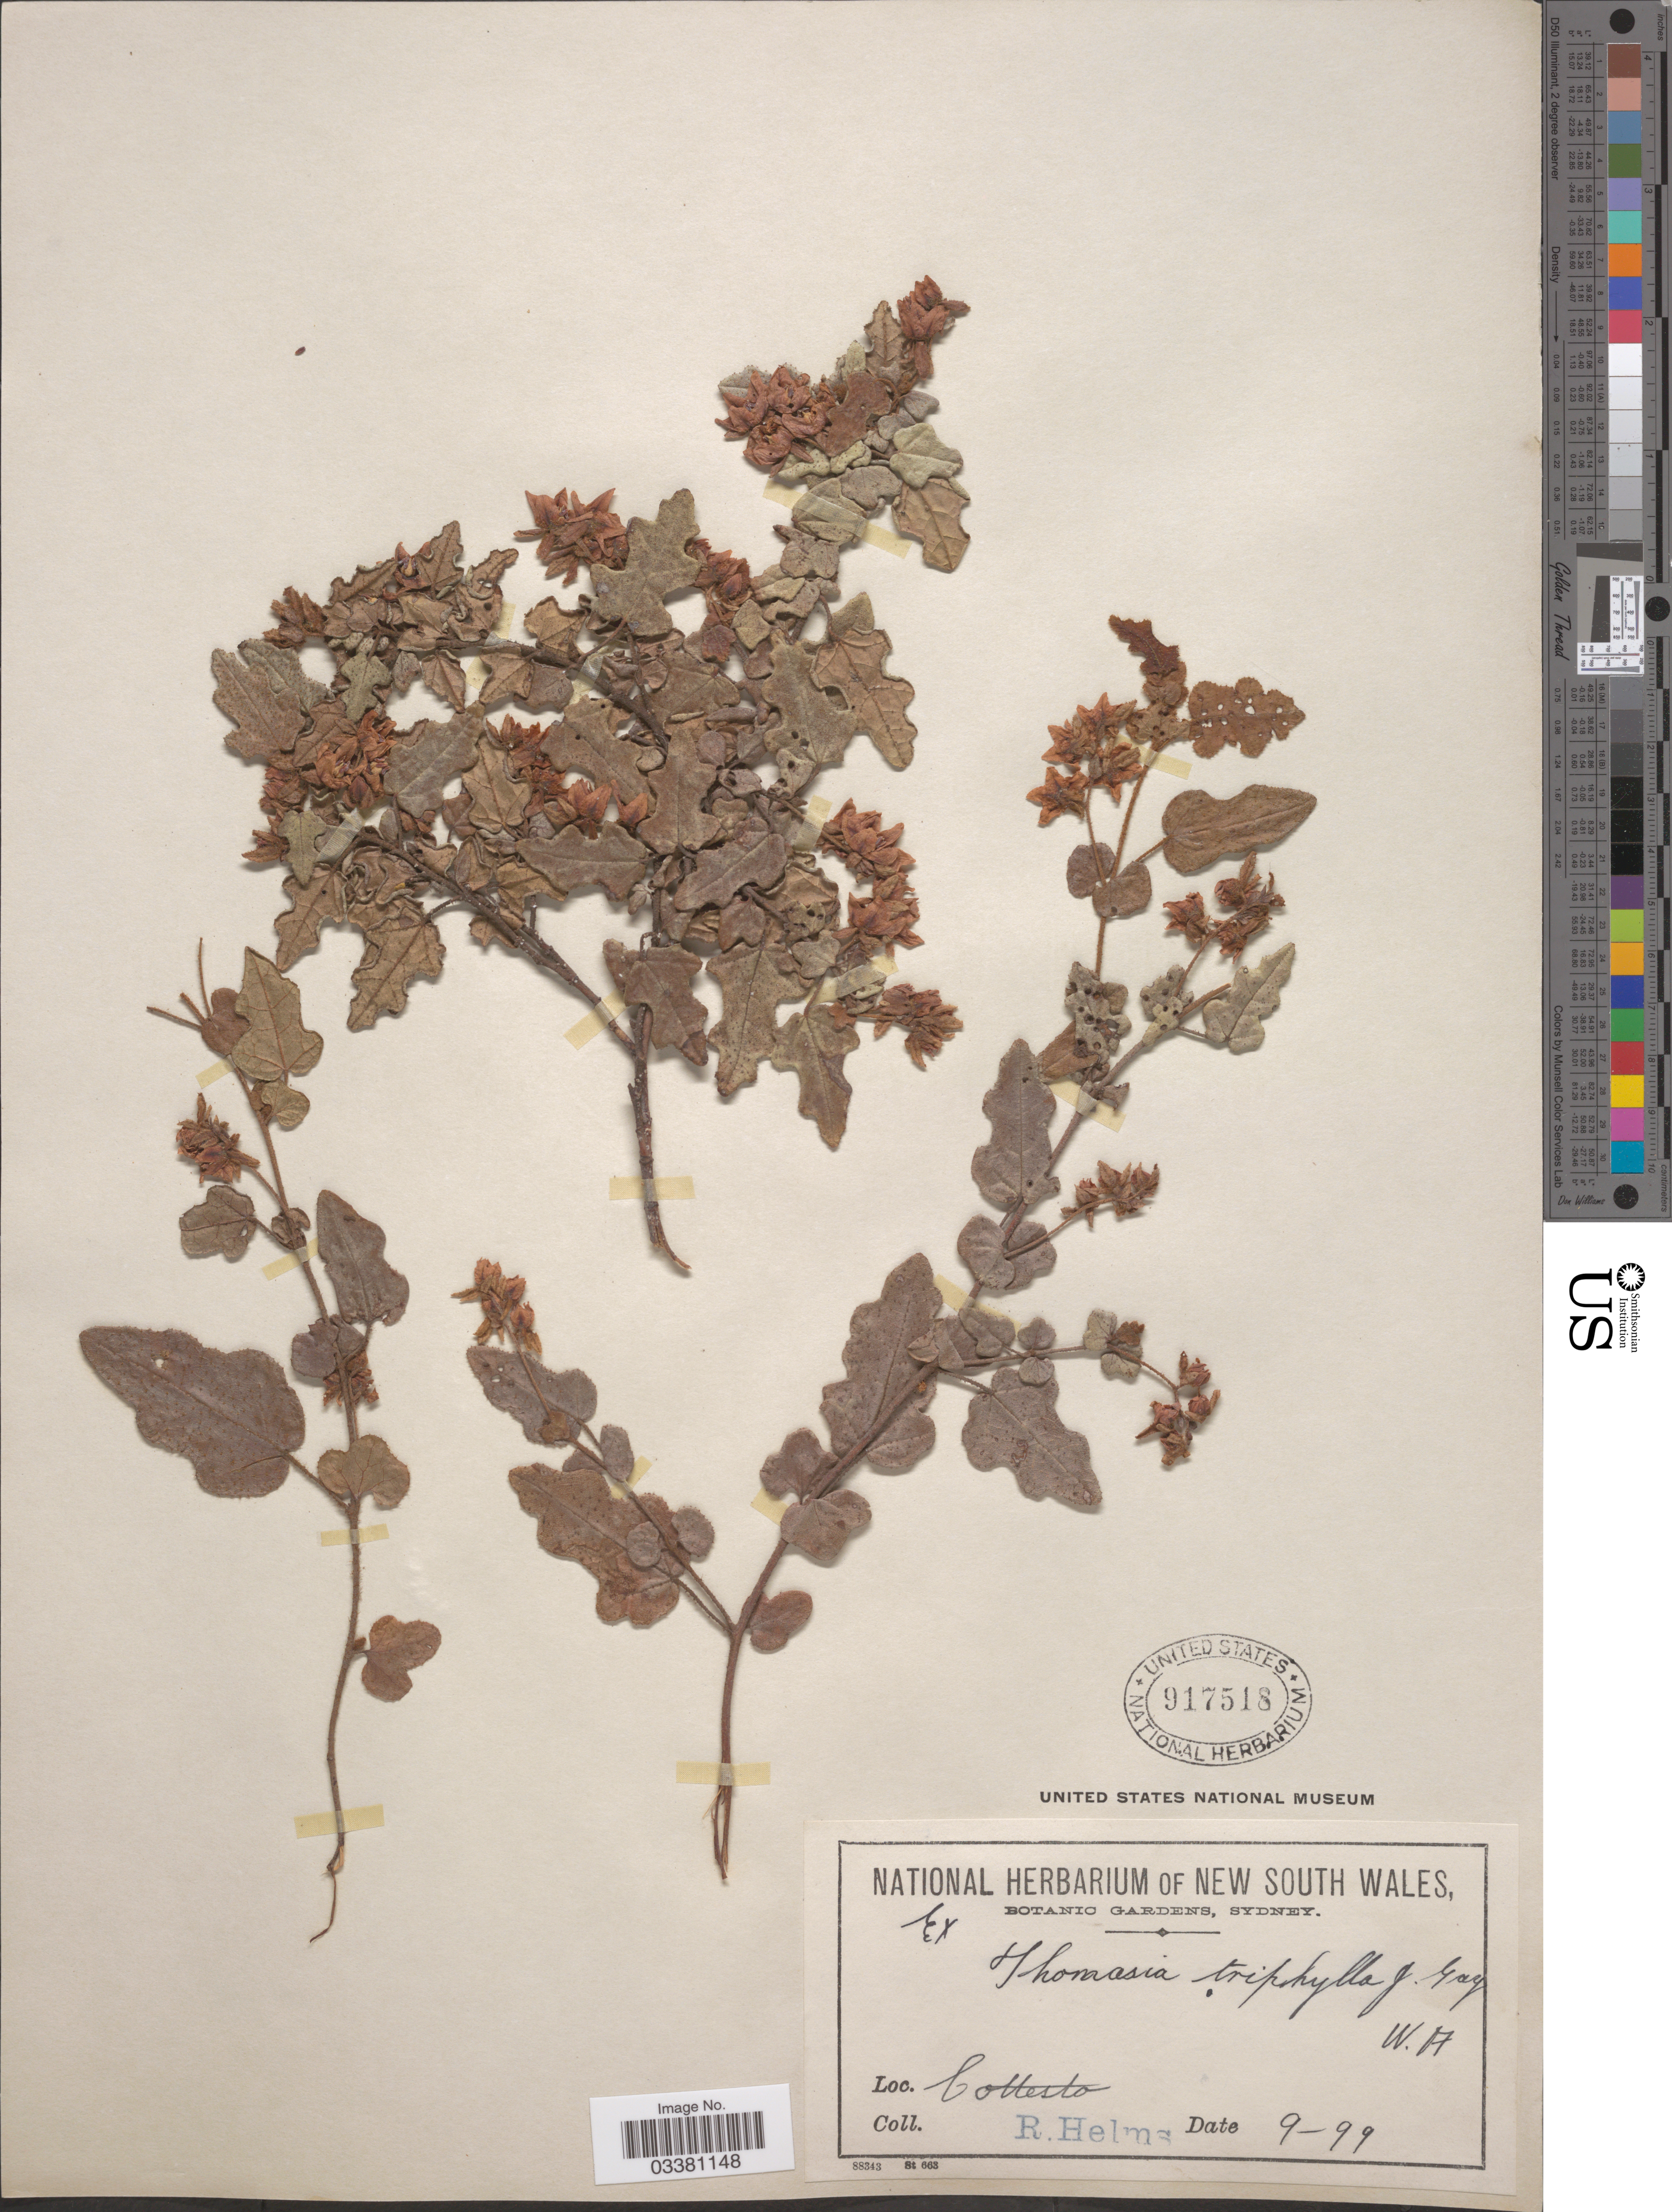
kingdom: Plantae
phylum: Tracheophyta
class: Magnoliopsida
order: Malvales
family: Malvaceae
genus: Thomasia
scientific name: Thomasia triphylla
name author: J. Gay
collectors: R. Helms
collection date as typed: Transcribed d/m/y: /9/99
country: Australia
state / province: Western Australia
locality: Cottesto.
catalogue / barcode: US 917518